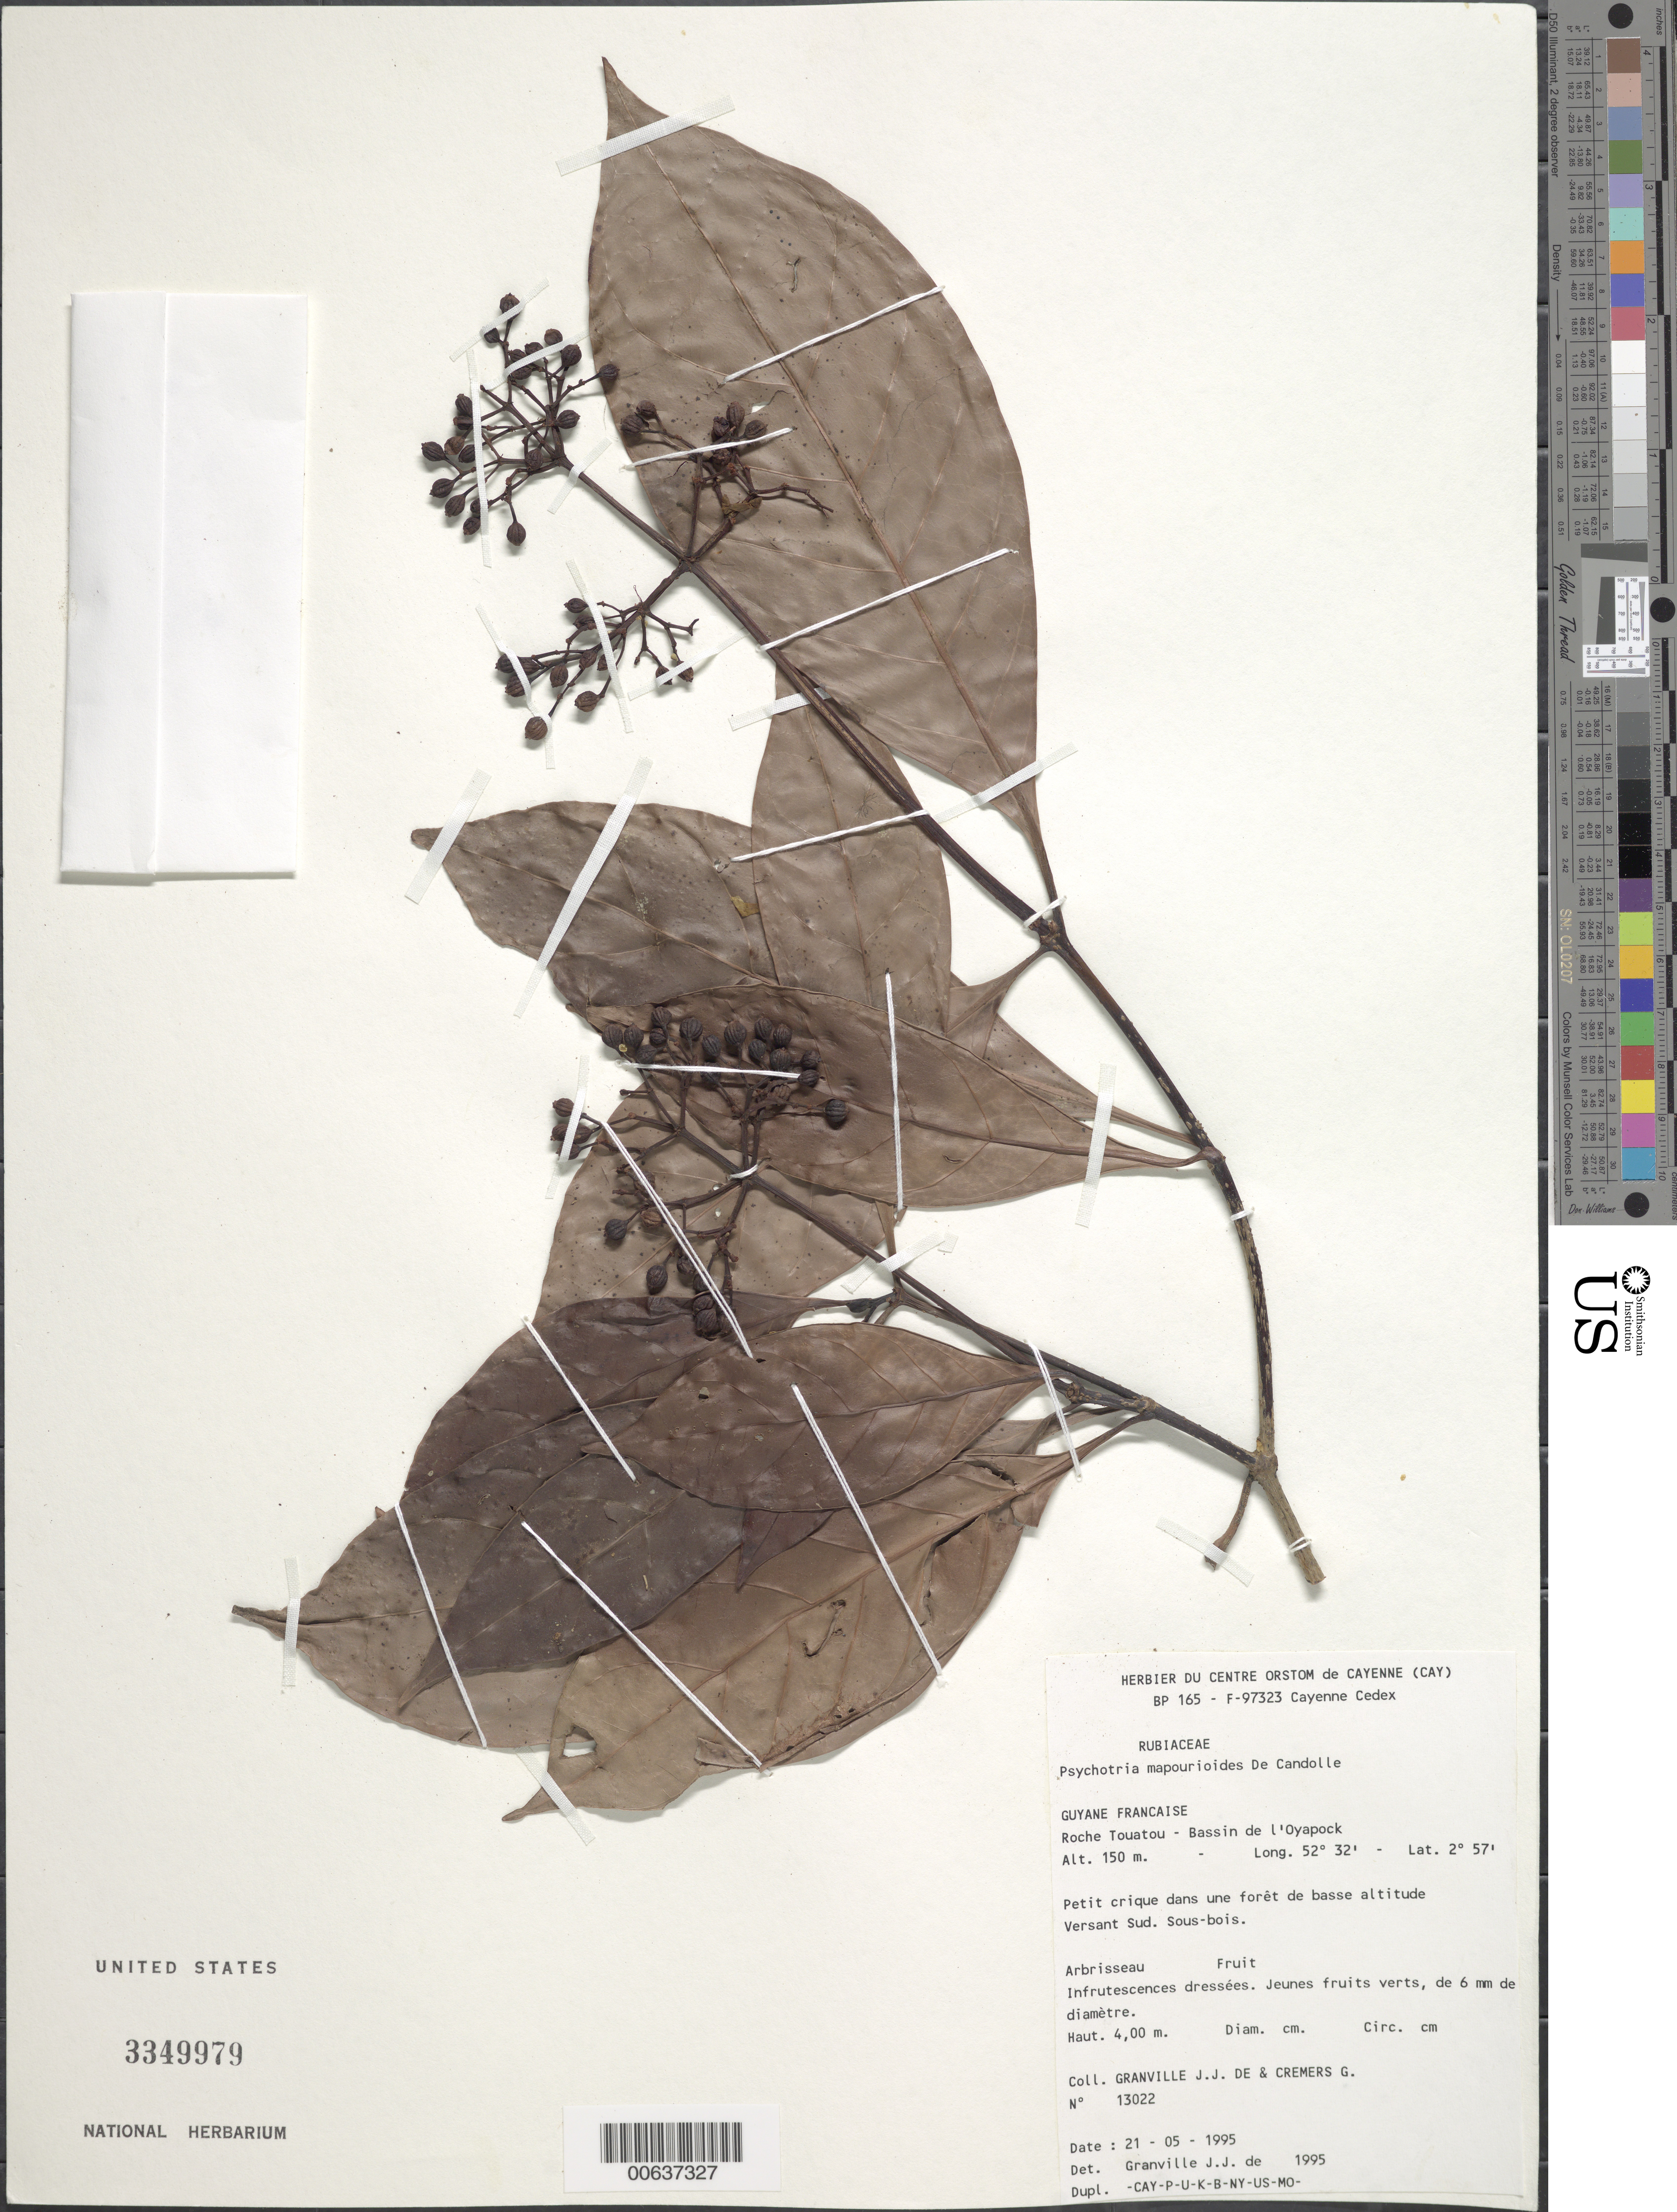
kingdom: Plantae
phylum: Tracheophyta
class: Magnoliopsida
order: Gentianales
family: Rubiaceae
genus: Psychotria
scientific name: Psychotria mapourioides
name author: DC.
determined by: Granville, J. J. de, (CAY), Institut de Recherche pour le Developpement (IRD) (FRENCH GUIANA)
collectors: J.-J. de Granville & G. Cremers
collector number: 13022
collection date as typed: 21-May-95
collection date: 1995-05-21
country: French Guiana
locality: Roche Touatou, Bassin de l'Oyapock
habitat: Low altitude primary forest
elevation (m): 150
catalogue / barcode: US 3349979